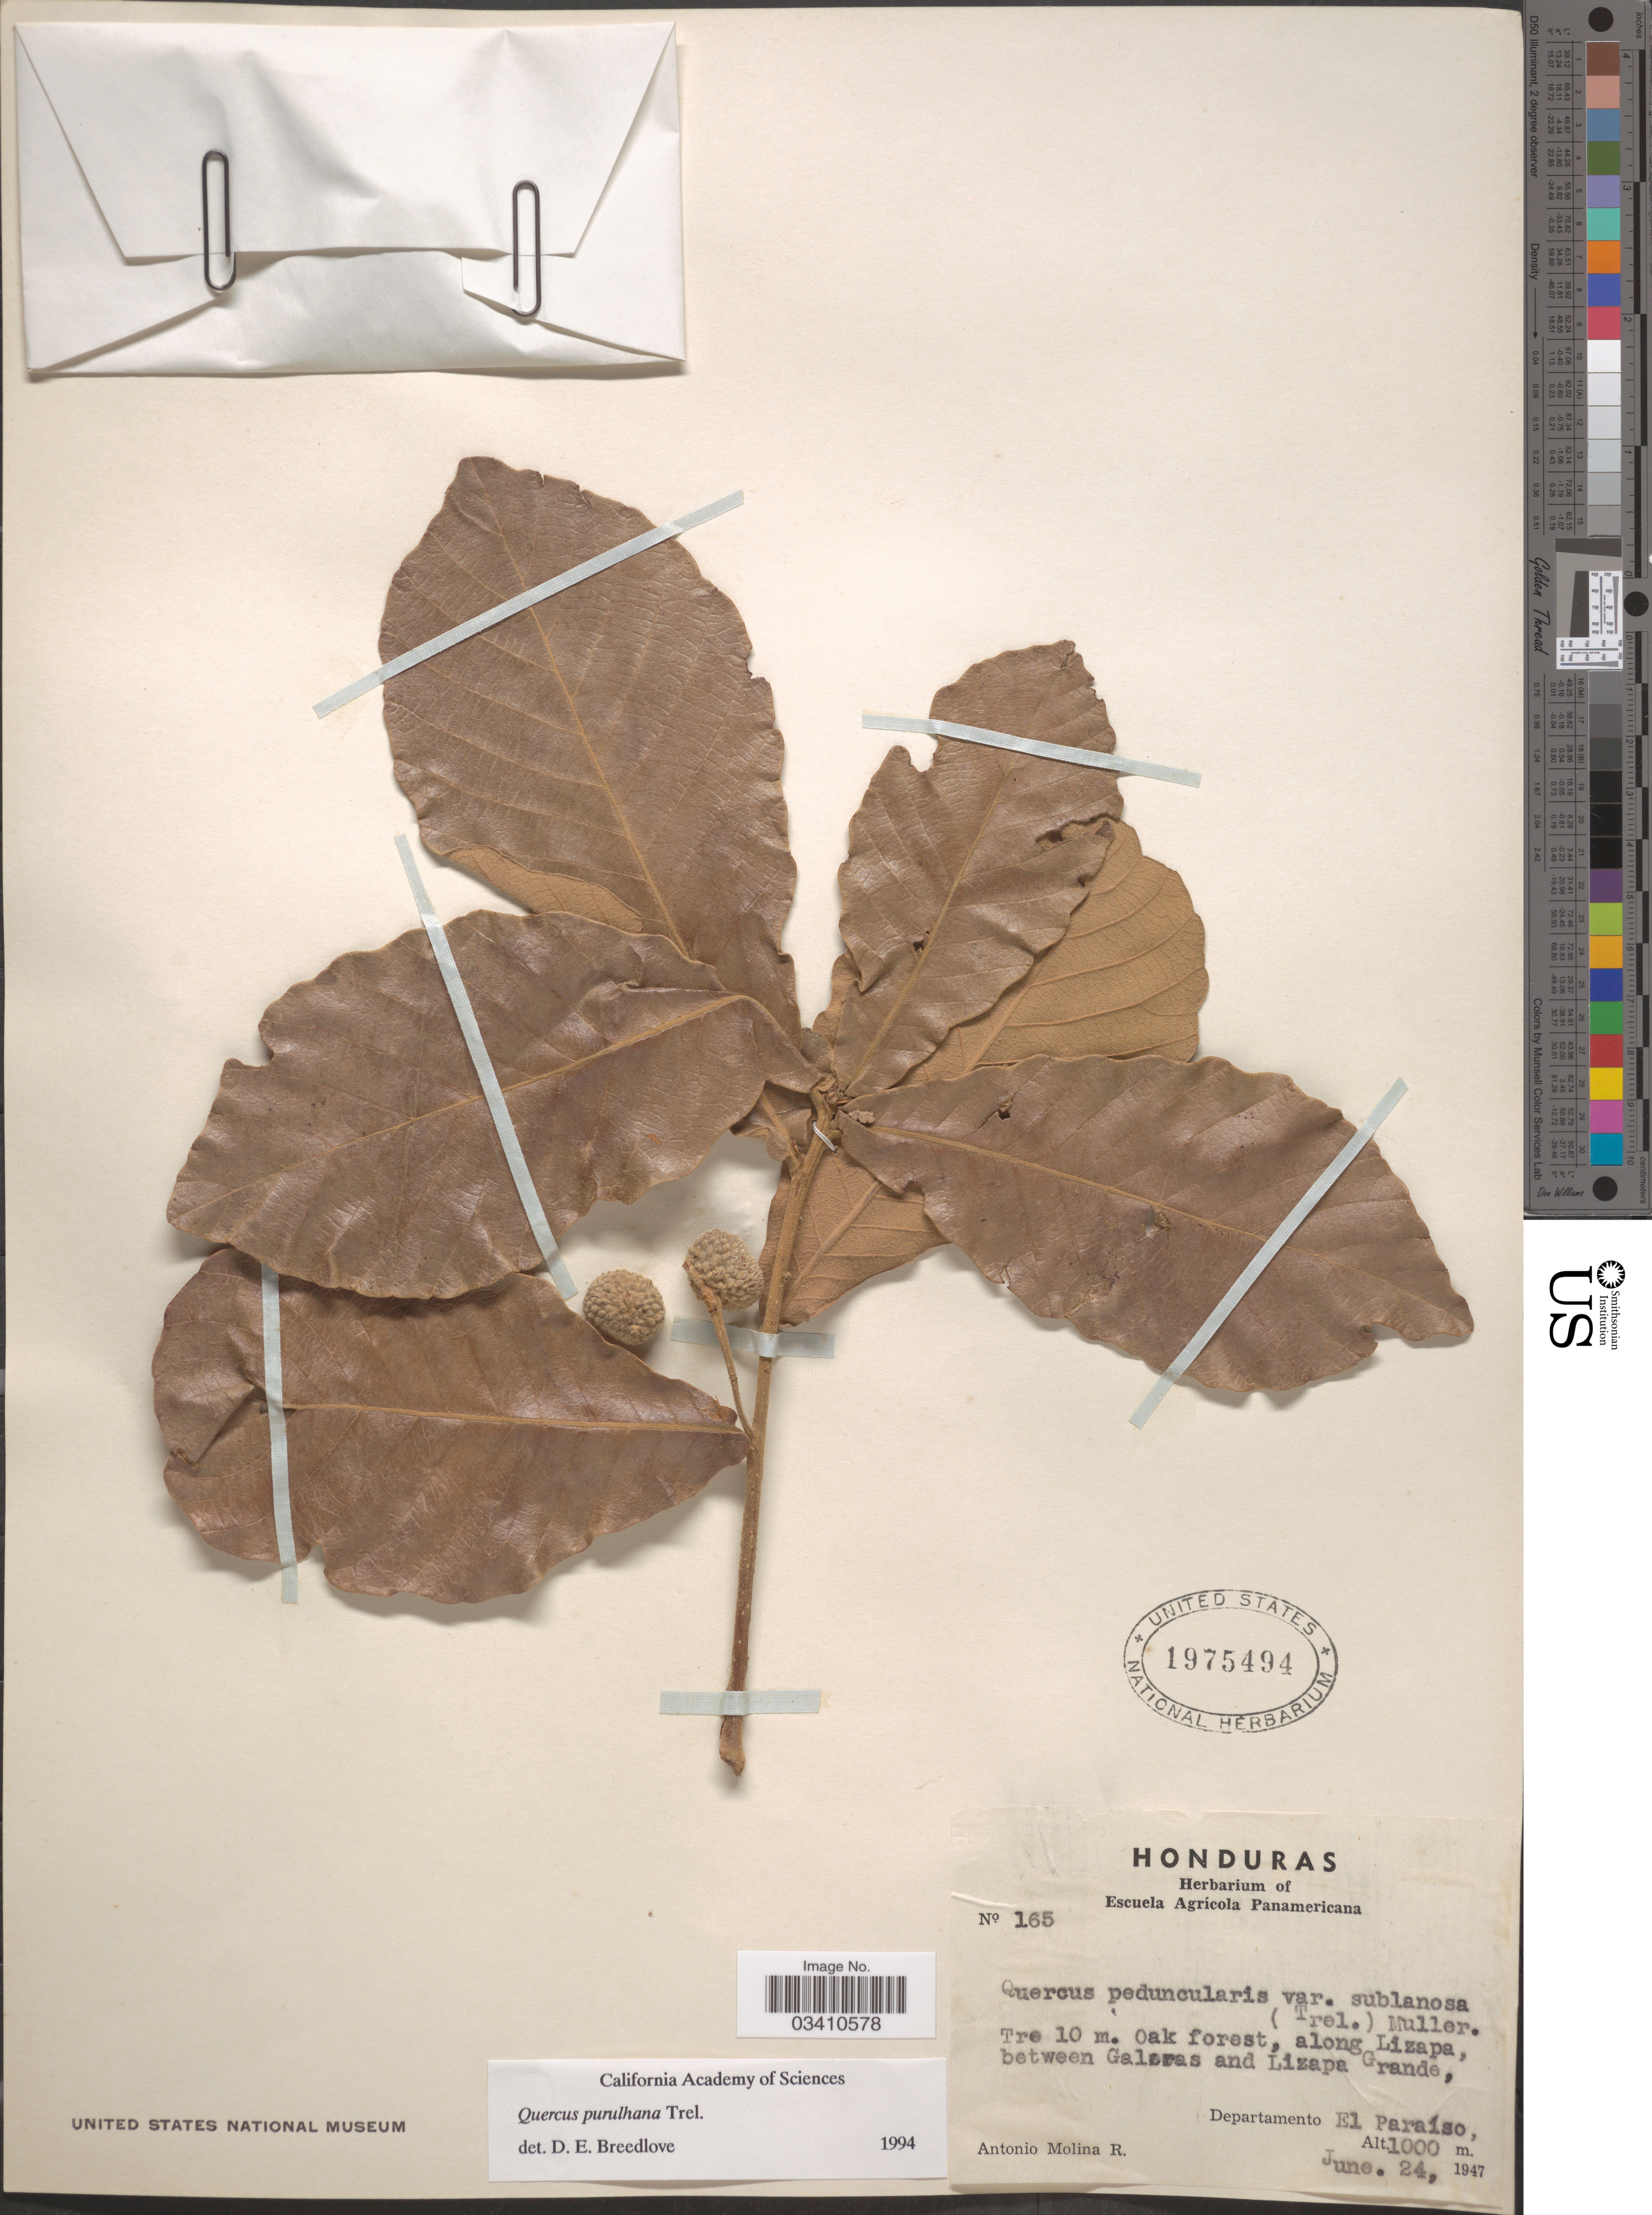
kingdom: Plantae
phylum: Tracheophyta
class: Magnoliopsida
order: Fagales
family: Fagaceae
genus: Quercus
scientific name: Quercus purulhana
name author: Trel.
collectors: A. Molina R.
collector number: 165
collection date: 1947-06-24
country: Honduras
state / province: El Paraíso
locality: Along Lizapa, between Galeras and Lizapa Grande, Departamento El Paraíso.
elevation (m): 1000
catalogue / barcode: US 1975494